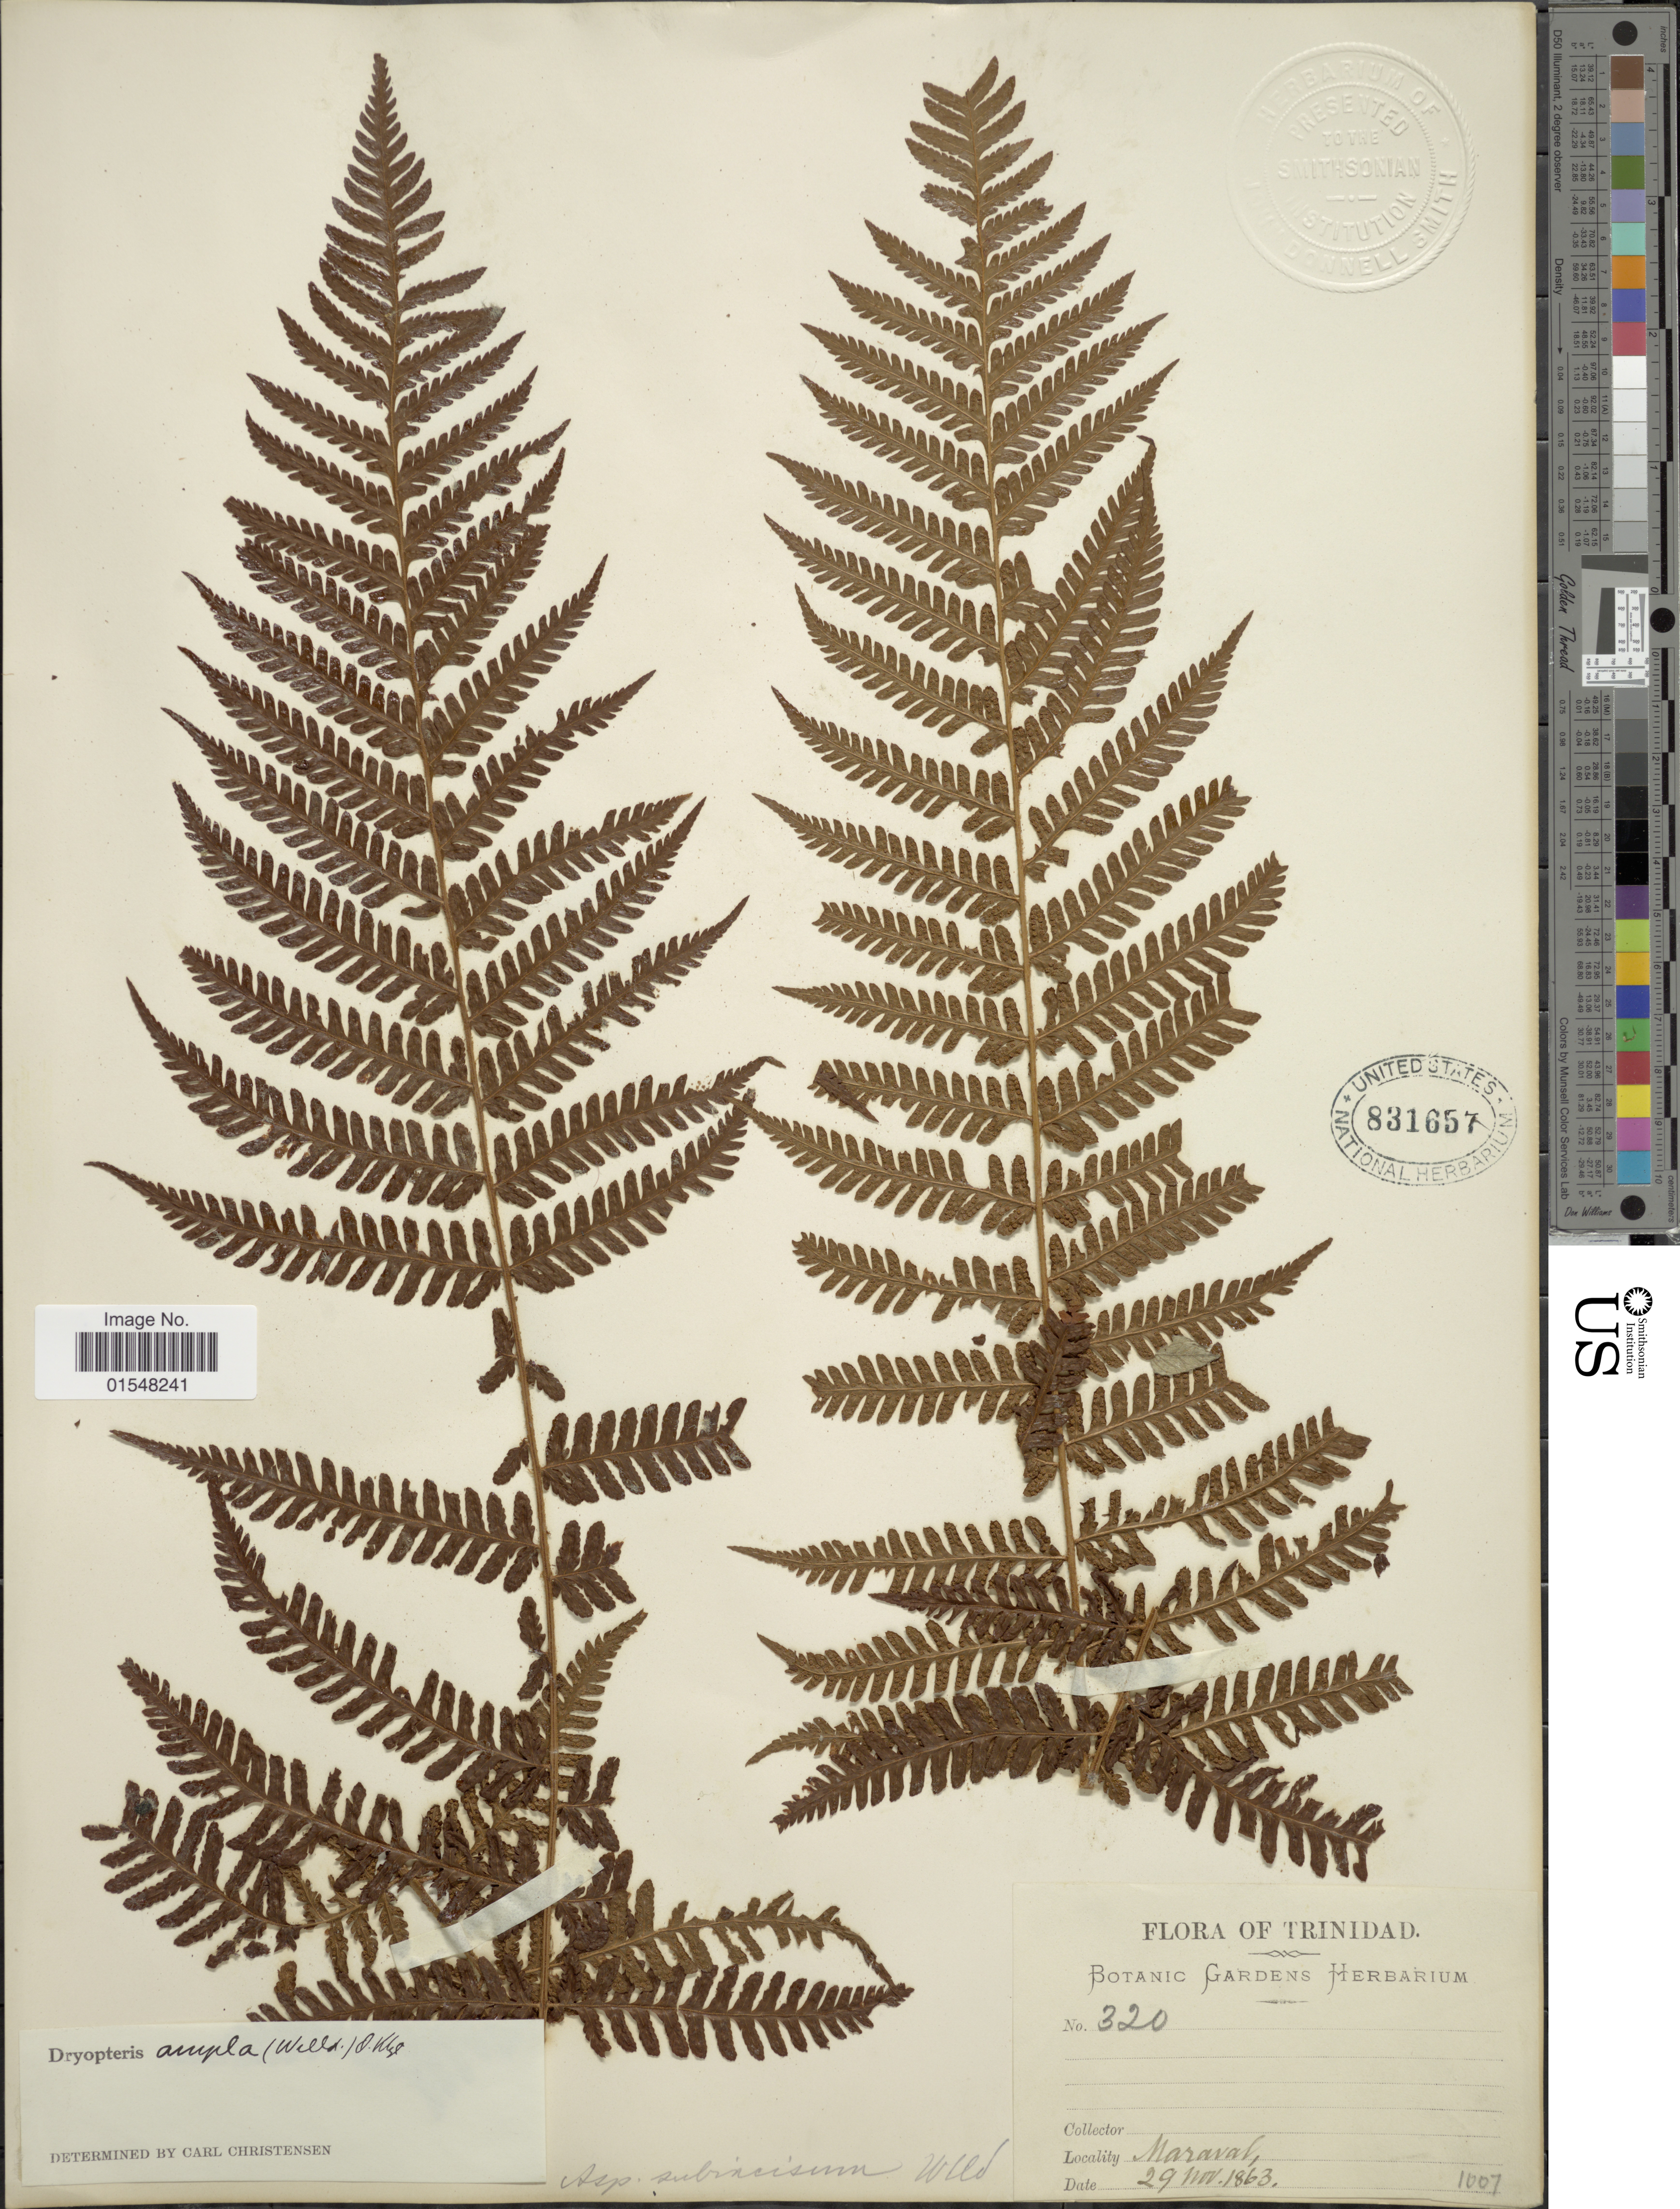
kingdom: Plantae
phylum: Tracheophyta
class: Polypodiopsida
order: Polypodiales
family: Dryopteridaceae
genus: Ctenitis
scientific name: Ctenitis sloanei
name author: (Poepp. ex Spreng.) C.V. Morton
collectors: ex herb. Bot. Gard.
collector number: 320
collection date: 1863-11-29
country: Trinidad and Tobago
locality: Maraval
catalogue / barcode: US 831657